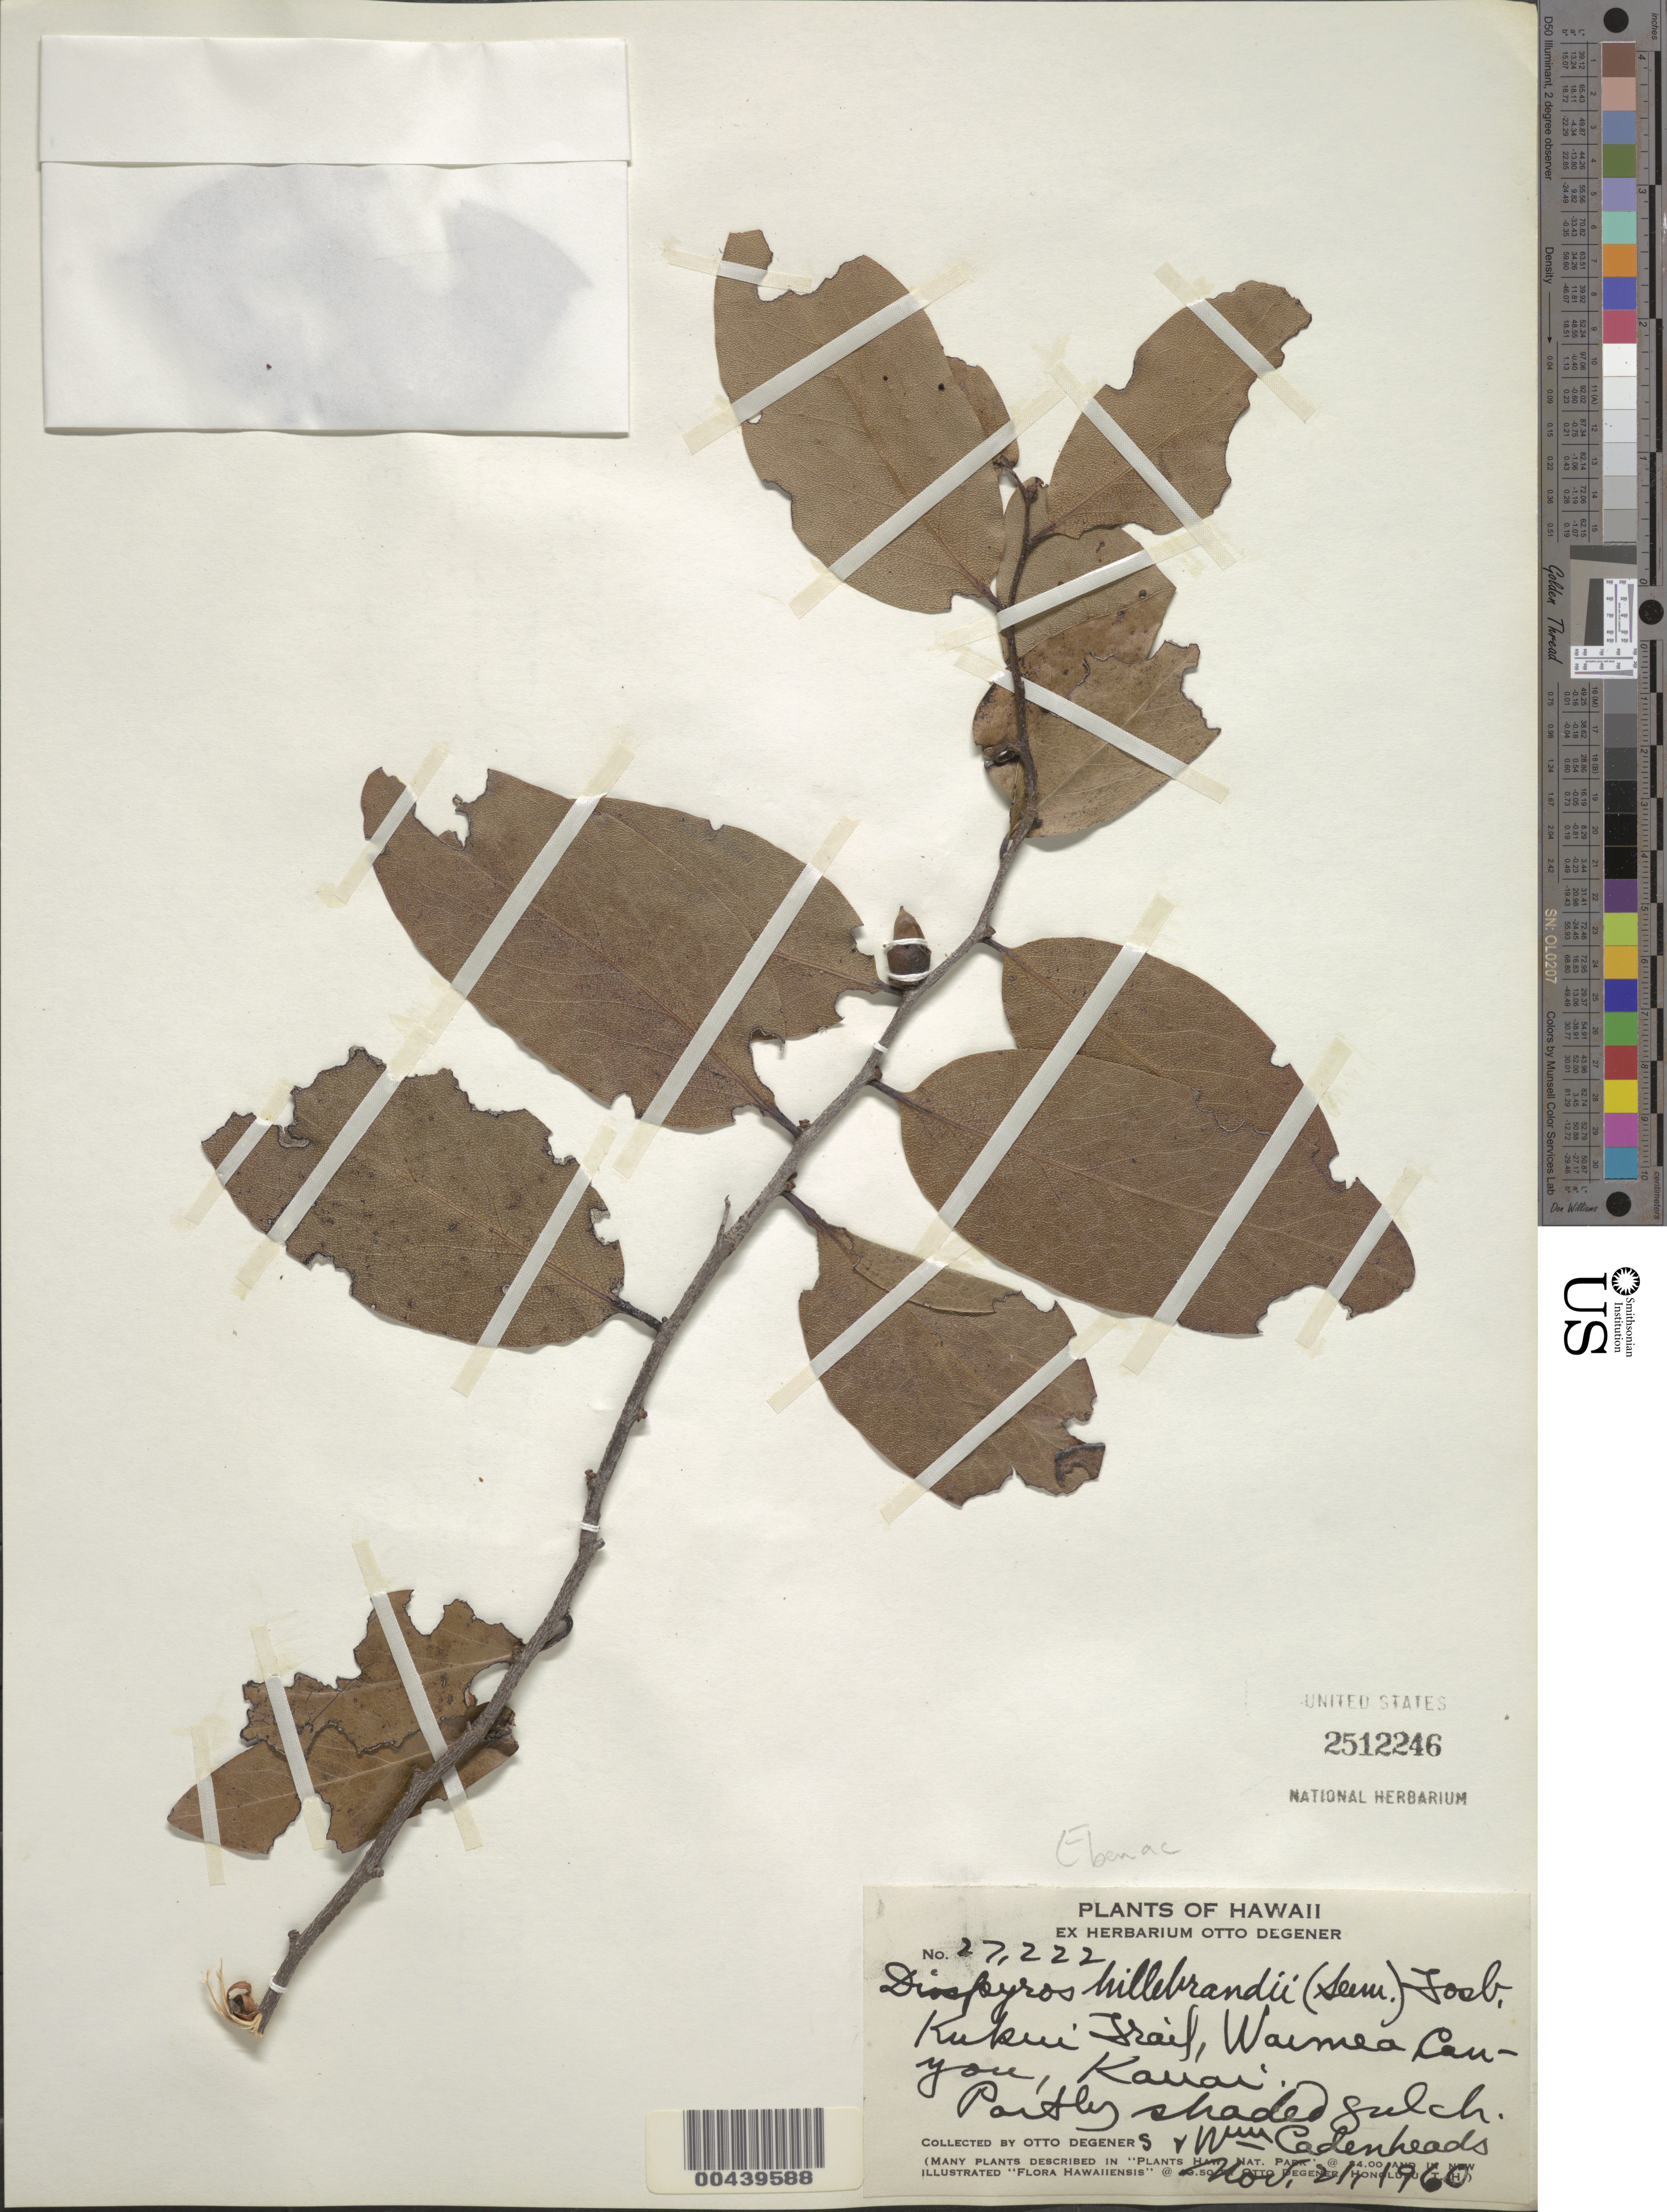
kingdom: Plantae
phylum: Tracheophyta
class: Magnoliopsida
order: Ericales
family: Ebenaceae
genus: Diospyros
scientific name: Diospyros hillebrandii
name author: (Seem.) Fosberg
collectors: O. Degener, O. Degener & W. Cadenhead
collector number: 27222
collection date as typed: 21 Nov 1960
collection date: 1960-11-21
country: United States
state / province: Hawaii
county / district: Kauai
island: Kaua'i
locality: Kukui Trail, Waimea Canyon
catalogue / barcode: US 2512246